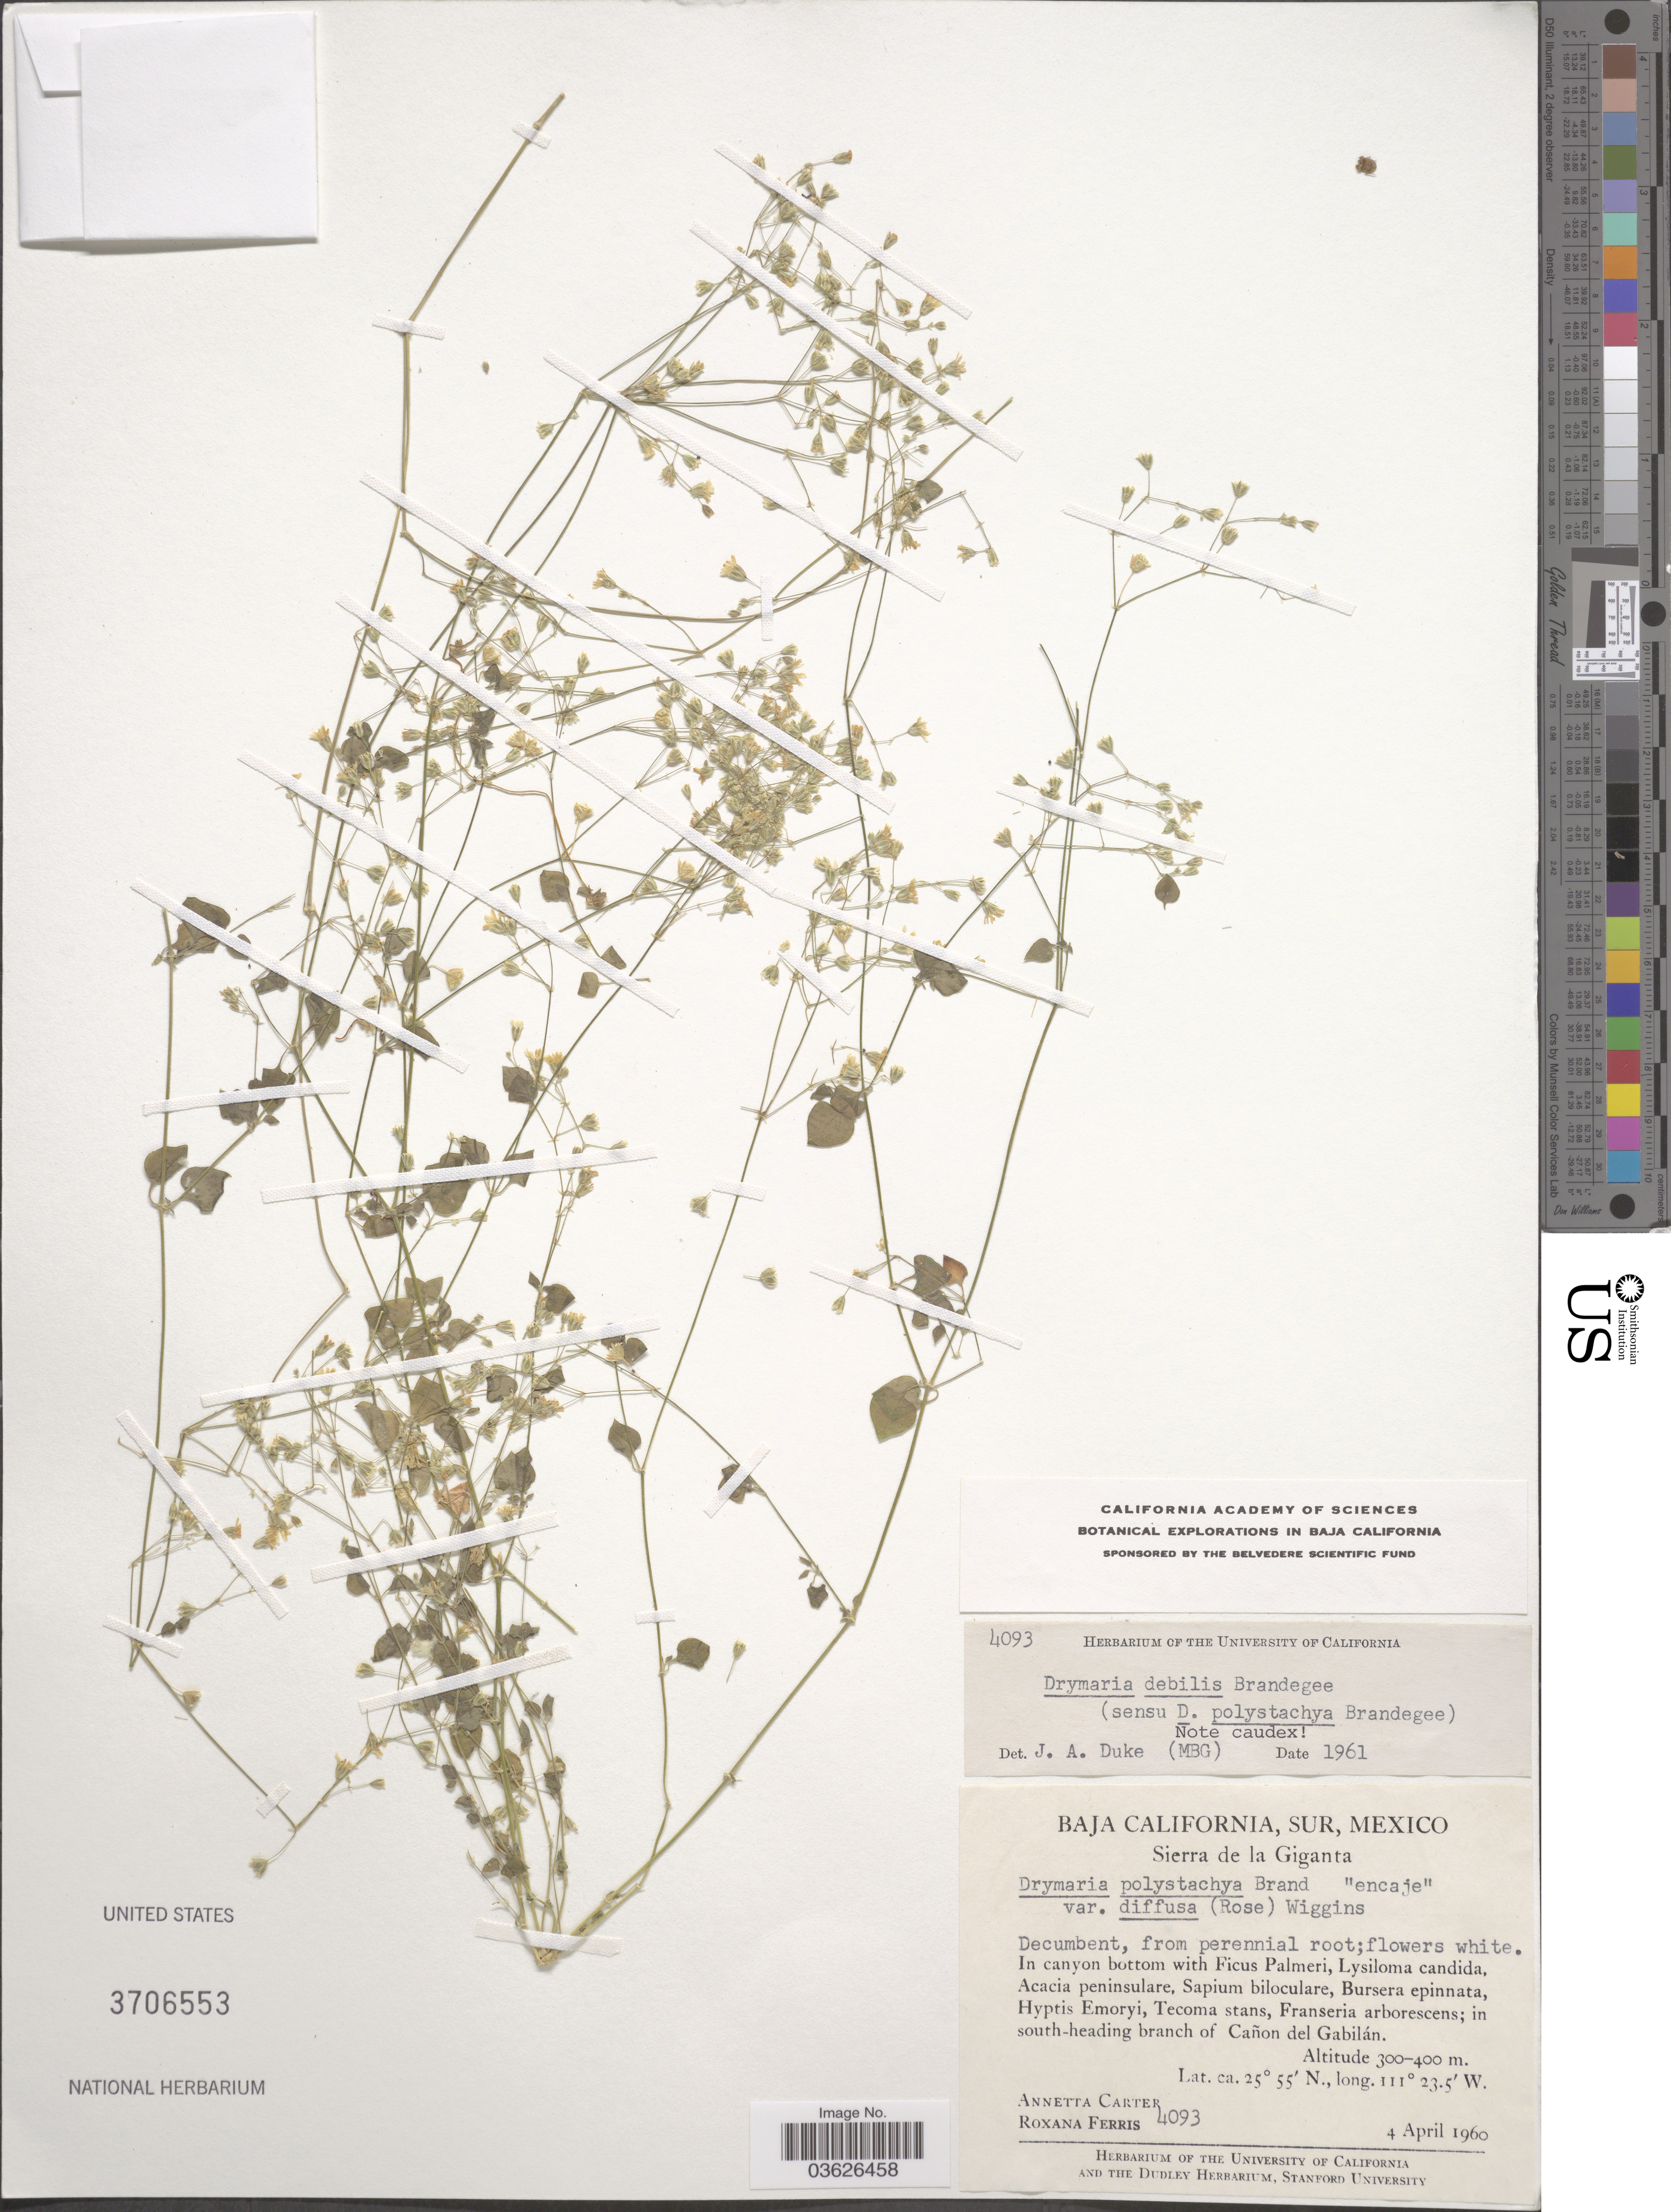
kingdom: Plantae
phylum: Tracheophyta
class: Magnoliopsida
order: Caryophyllales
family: Caryophyllaceae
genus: Drymaria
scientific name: Drymaria debilis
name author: Brandegee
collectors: A. Carter & R. S. Ferris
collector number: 4093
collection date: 1960-04-04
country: Mexico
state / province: Baja California Sur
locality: Sierra de la Giganta. In south-heading branch of cañon del Gabilán.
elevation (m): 300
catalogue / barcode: US 3706553